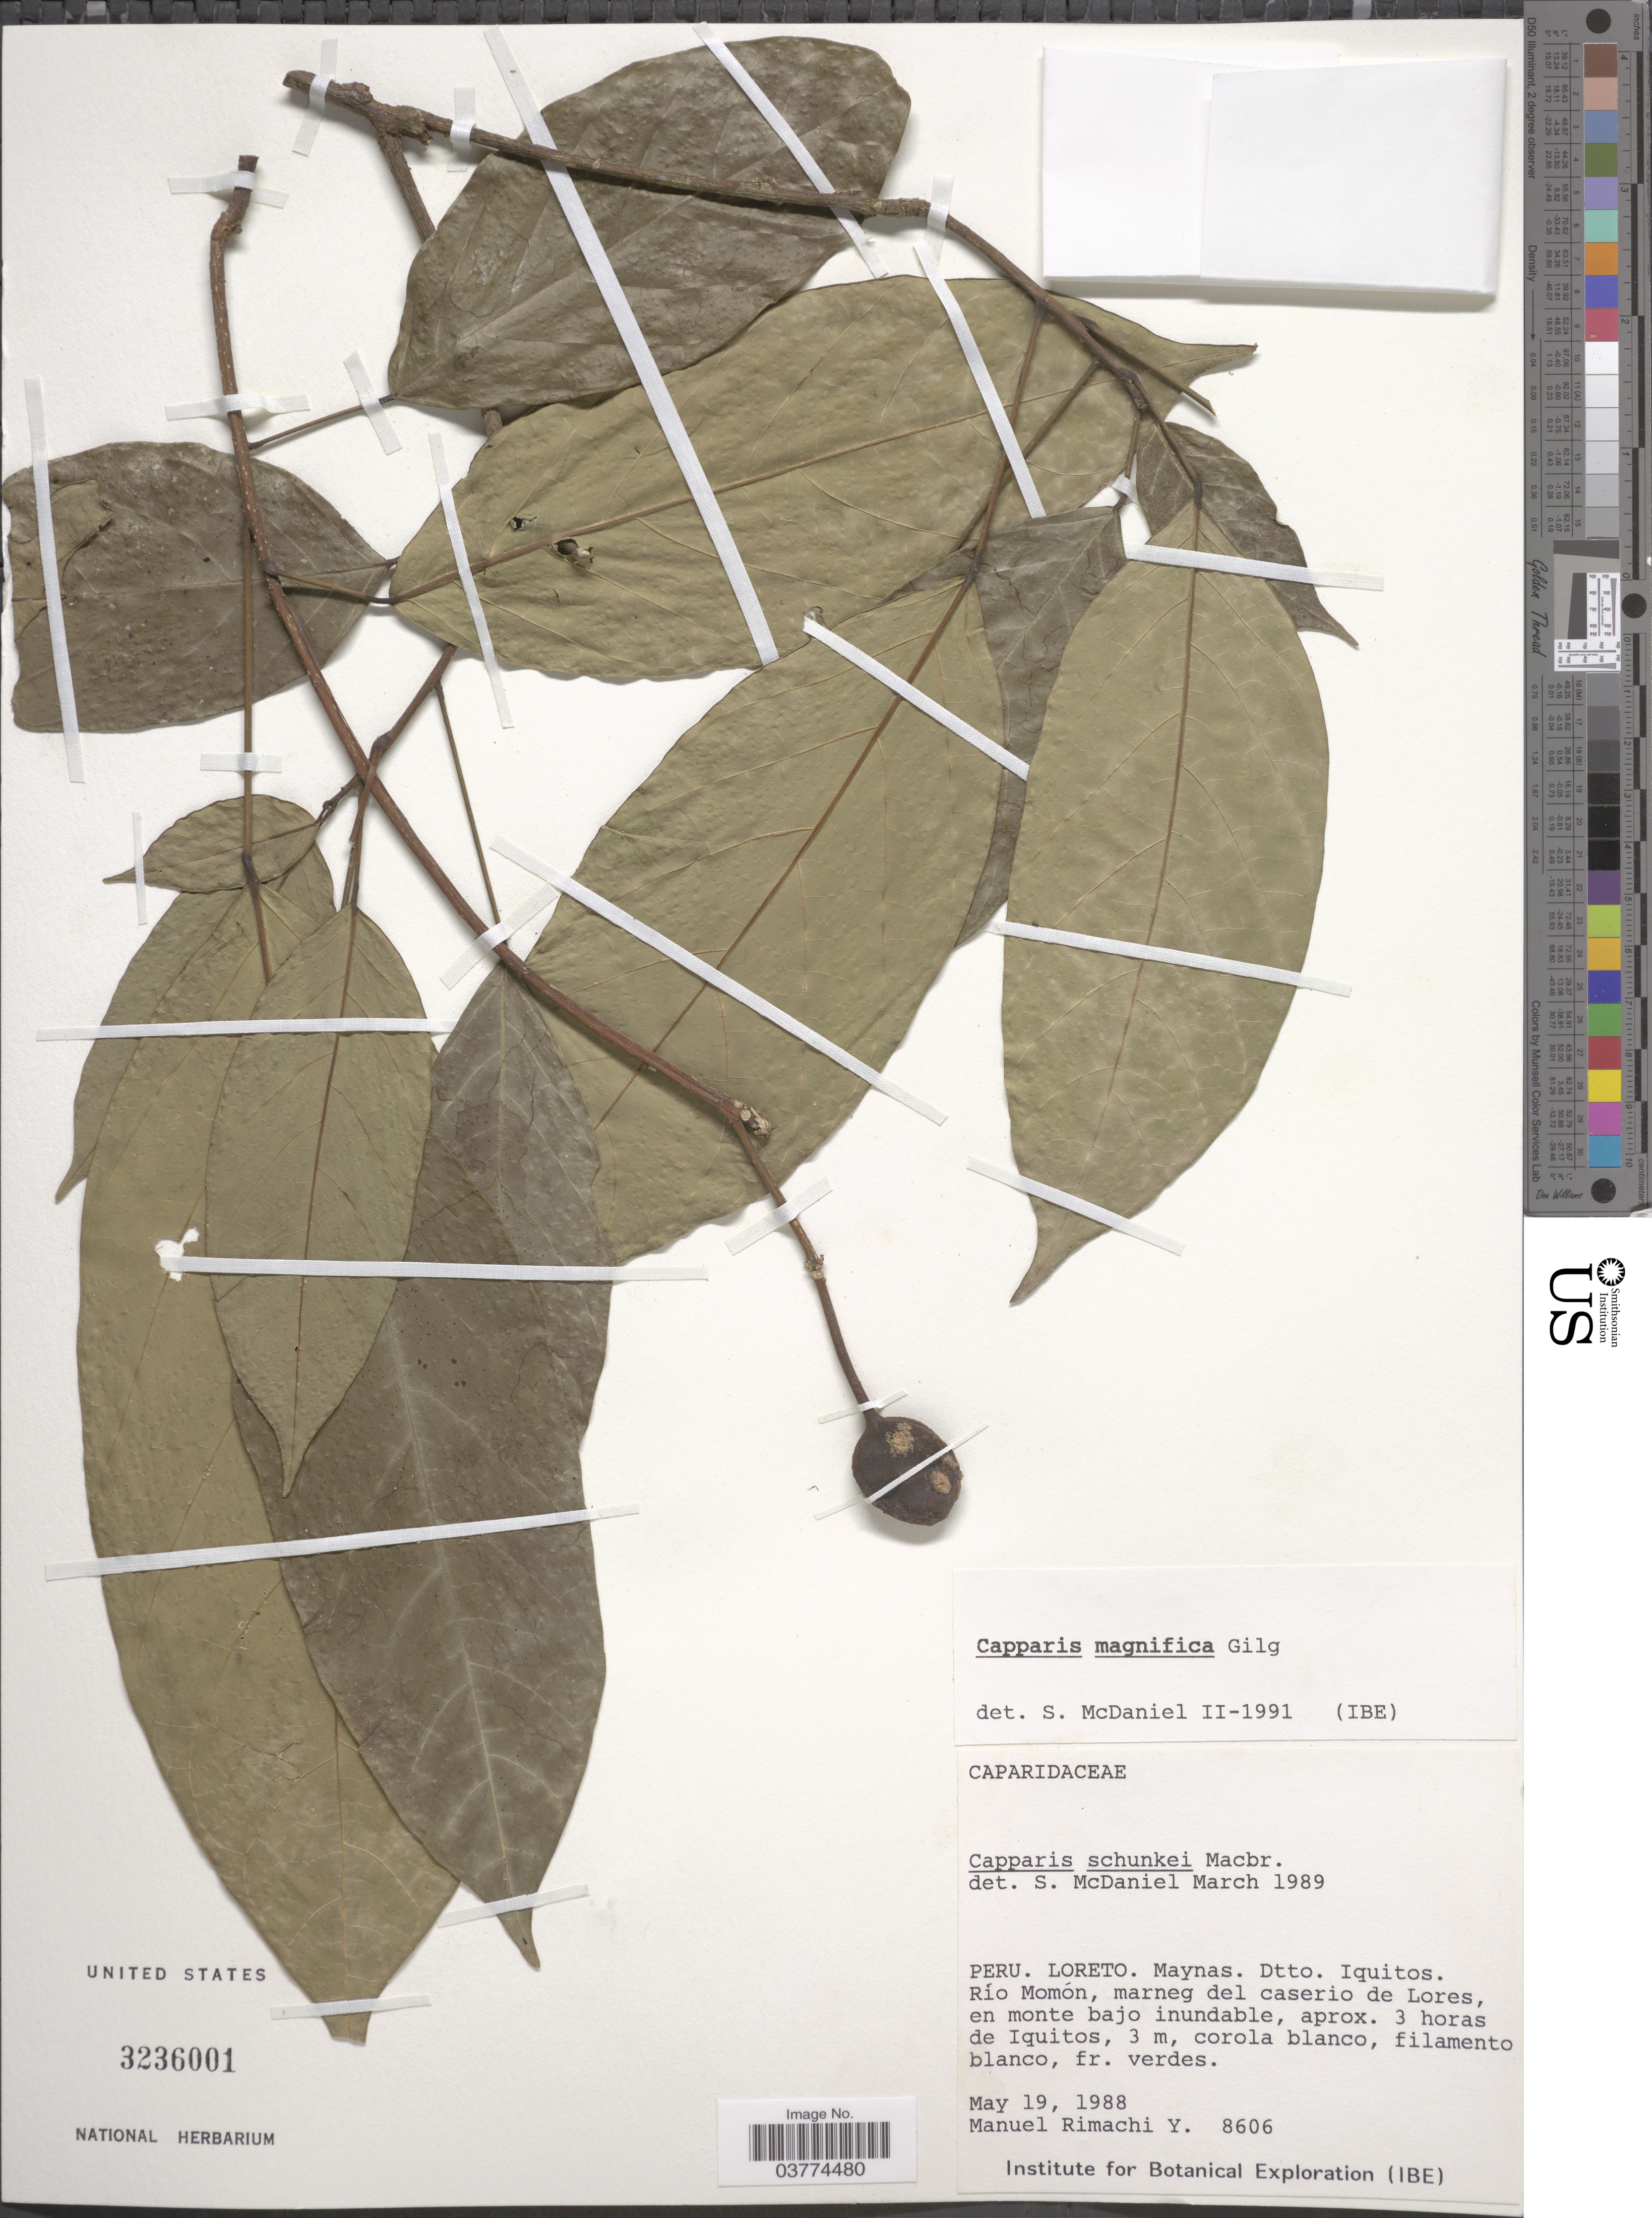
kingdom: Plantae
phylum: Tracheophyta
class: Magnoliopsida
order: Brassicales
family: Capparaceae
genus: Preslianthus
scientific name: Preslianthus pittieri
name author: (Standl.) Cornejo & Iltis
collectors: M. Rimachi Y.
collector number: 8606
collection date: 1988-05-19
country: Peru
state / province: Loreto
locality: Maynas. Dtto. Iquitos. Río Momón, marneg del caserio de Lores, en monte bajo inundable, aprox. 3 horas de Iquitos.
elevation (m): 3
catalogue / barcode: US 3236001